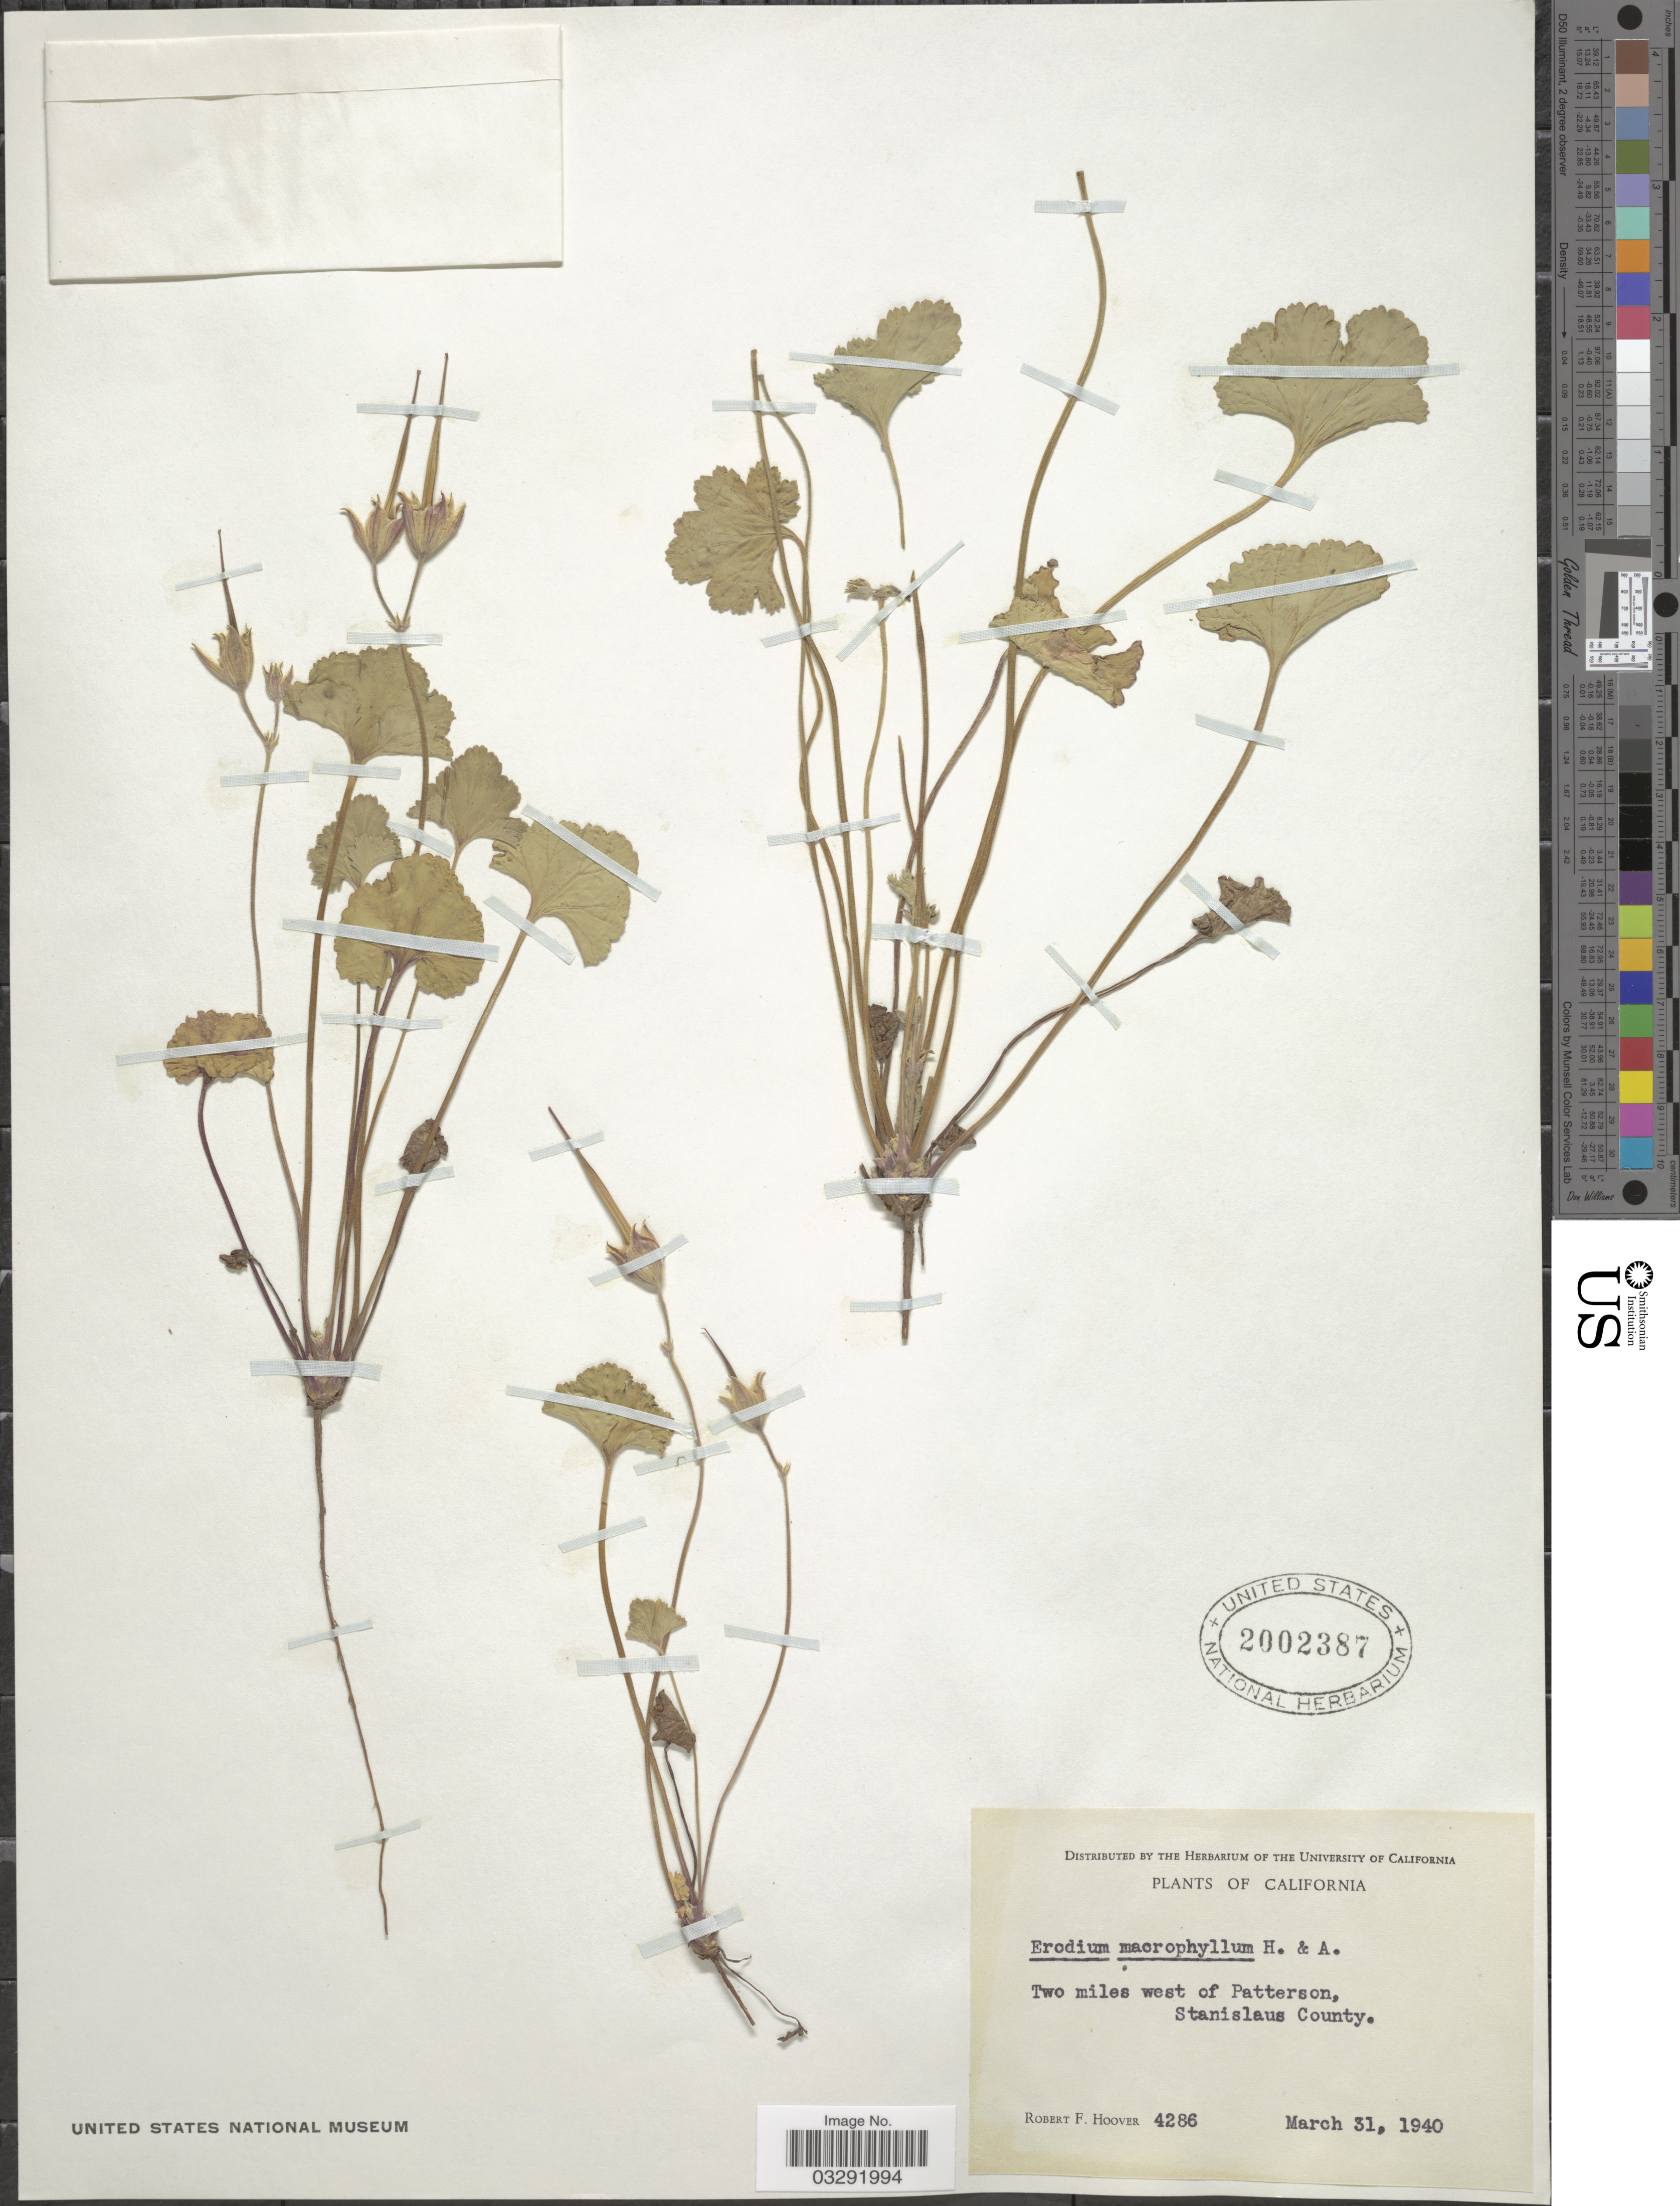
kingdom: Plantae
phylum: Tracheophyta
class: Magnoliopsida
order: Geraniales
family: Geraniaceae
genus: California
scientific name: California macrophylla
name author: (Hook. & Arn.) Aldasoro et al.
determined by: Strong, Mark T., (BOT), Smithsonian Institution - National Museum of Natural History (UNITED STATES)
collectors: R. F. Hoover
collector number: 4286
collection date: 1940-03-31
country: United States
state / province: California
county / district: Stanislaus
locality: Two miles west of Patterson Stanislaus County.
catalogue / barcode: US 2002387